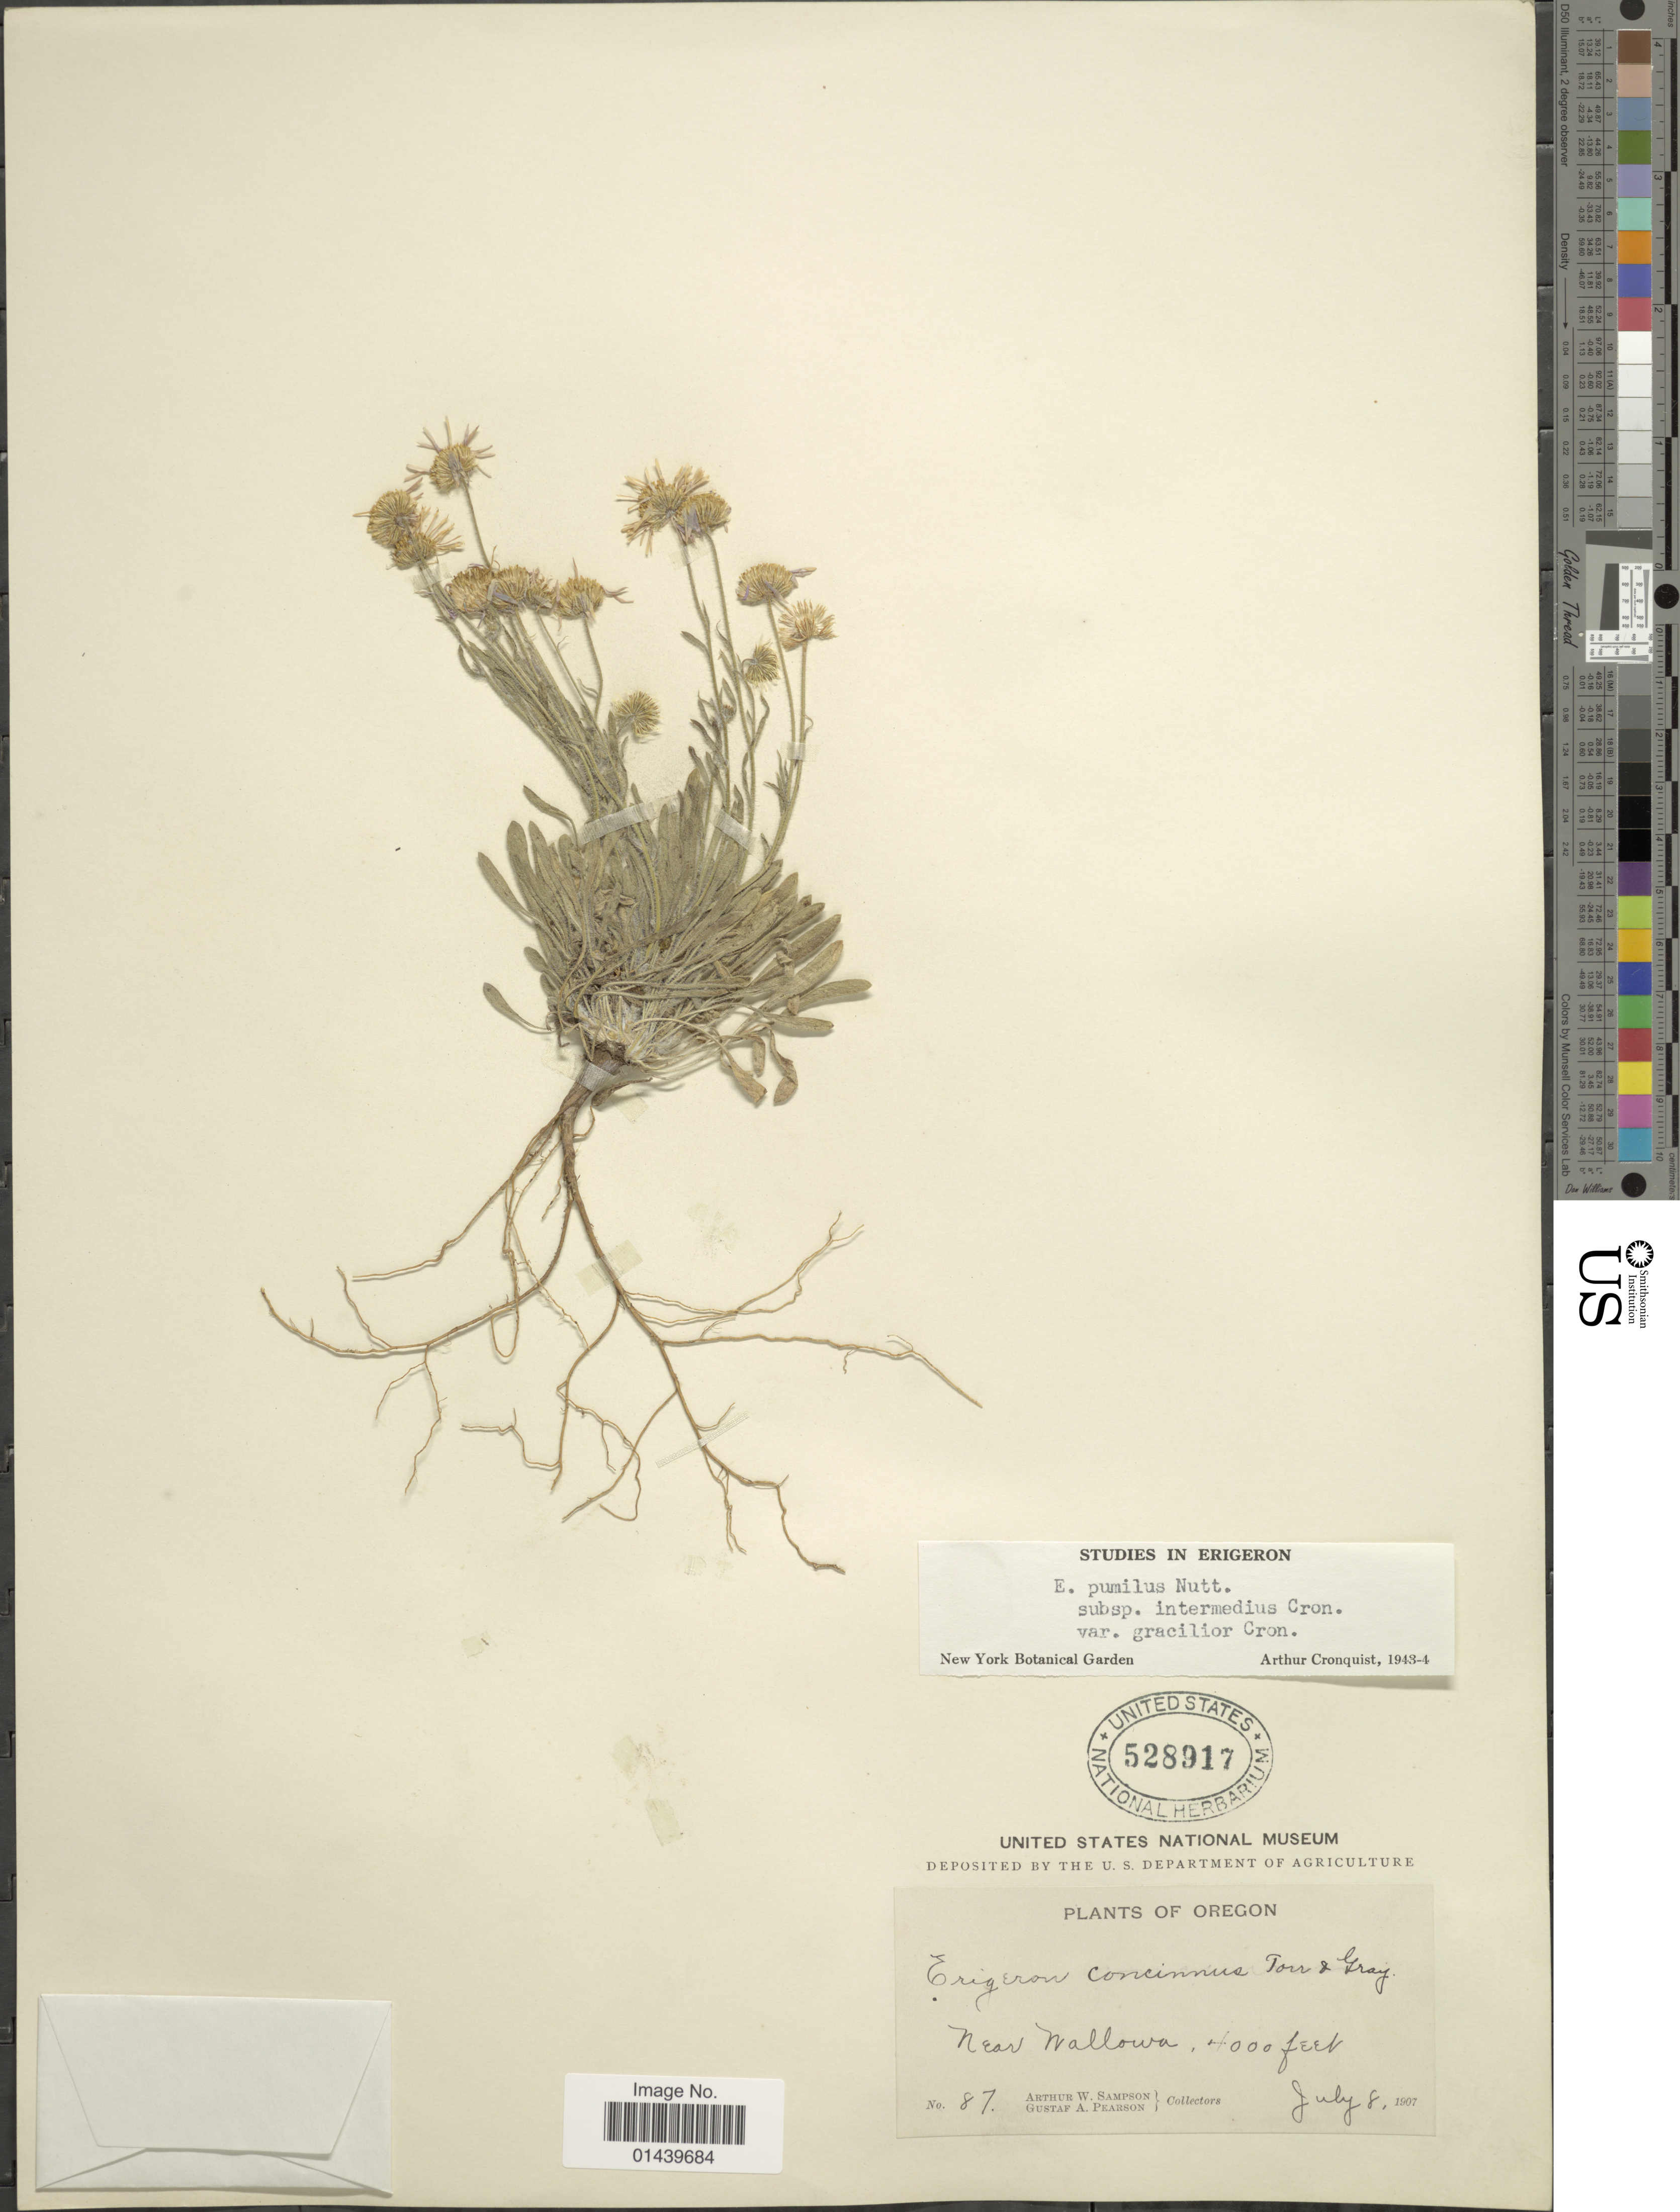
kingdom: Plantae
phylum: Tracheophyta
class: Magnoliopsida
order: Asterales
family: Asteraceae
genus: Erigeron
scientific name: Erigeron pumilus var. gracilior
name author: Cronq.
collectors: A. Sampson & G. A. Pearson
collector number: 87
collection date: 1907-07-08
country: United States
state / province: Oregon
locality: Near Wallowa.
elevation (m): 1219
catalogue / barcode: US 528917